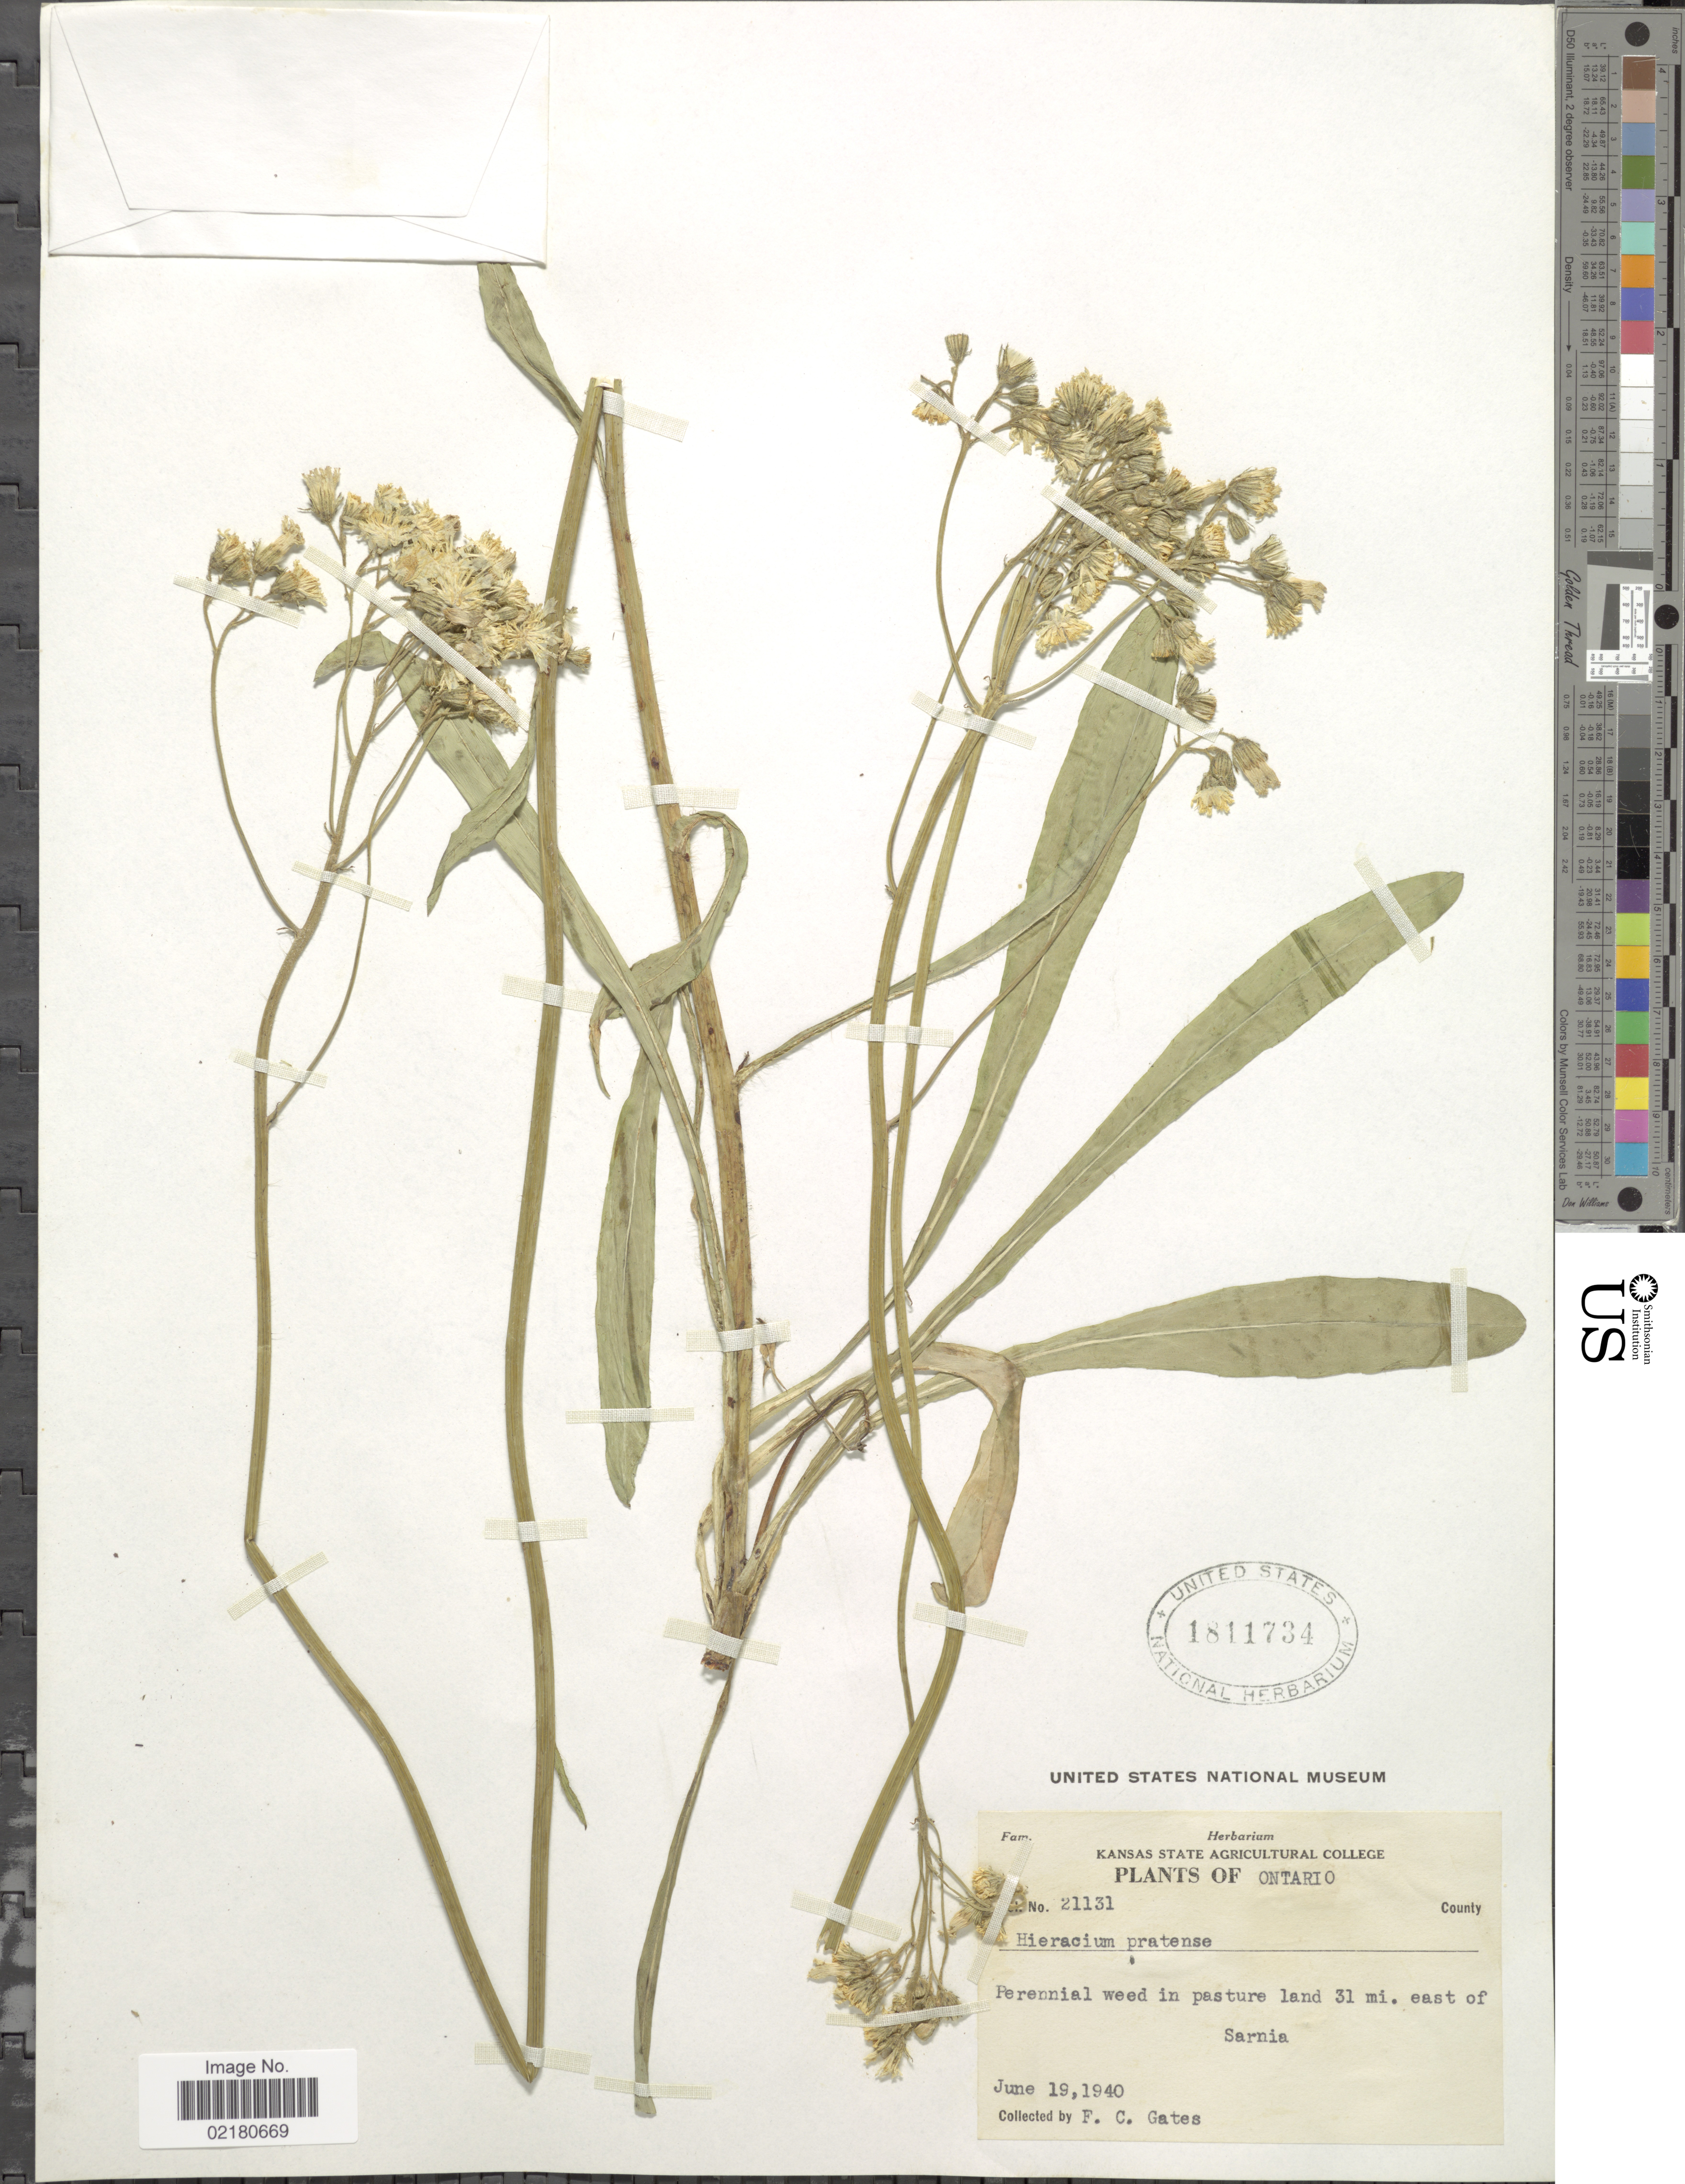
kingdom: Plantae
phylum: Tracheophyta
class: Magnoliopsida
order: Asterales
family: Asteraceae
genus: Pilosella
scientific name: Pilosella caespitosa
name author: (Dumort.) P. D. Sell & C. West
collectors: F. C. Gates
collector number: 21131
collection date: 1940-06-19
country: Canada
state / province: Ontario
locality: Ontario, Perennial weed in Pasture land31mi. east of sarnia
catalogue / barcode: US 1811734